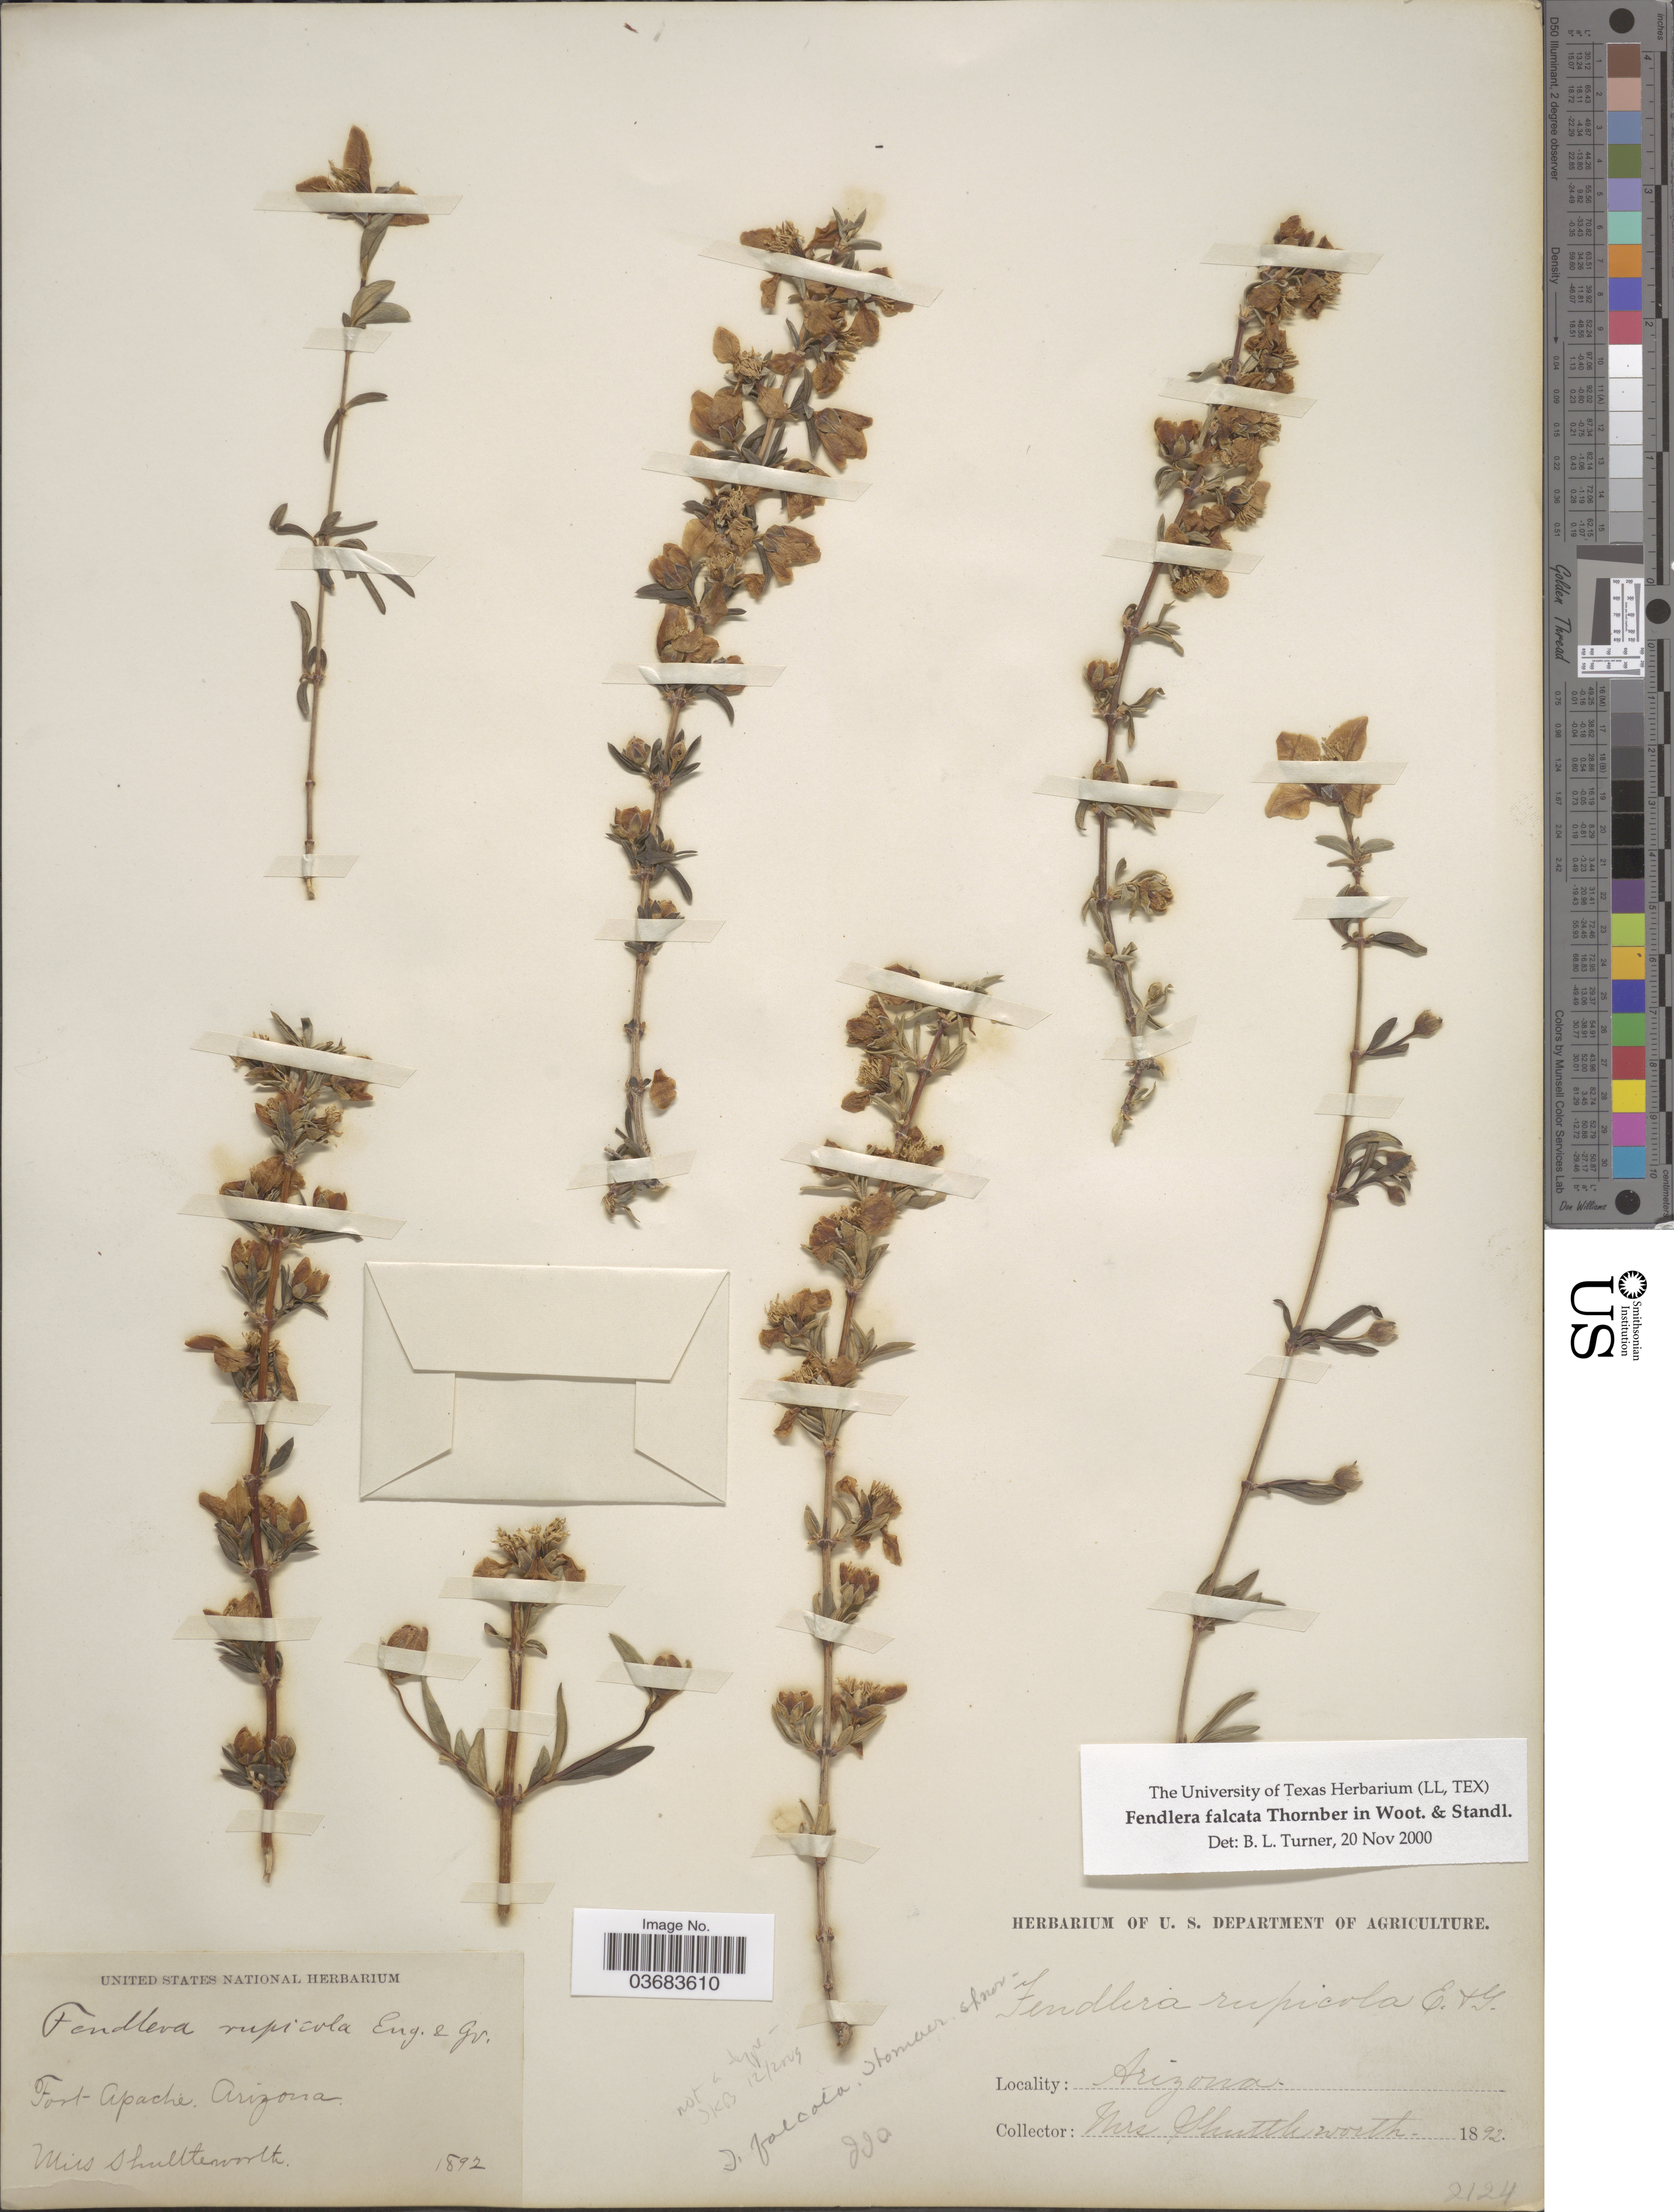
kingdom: Plantae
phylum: Tracheophyta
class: Magnoliopsida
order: Cornales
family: Hydrangeaceae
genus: Fendlera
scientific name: Fendlera rupicola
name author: Englem. & A. Gray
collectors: Shuttleworth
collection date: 1892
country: United States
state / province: Arizona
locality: Fort Apache.